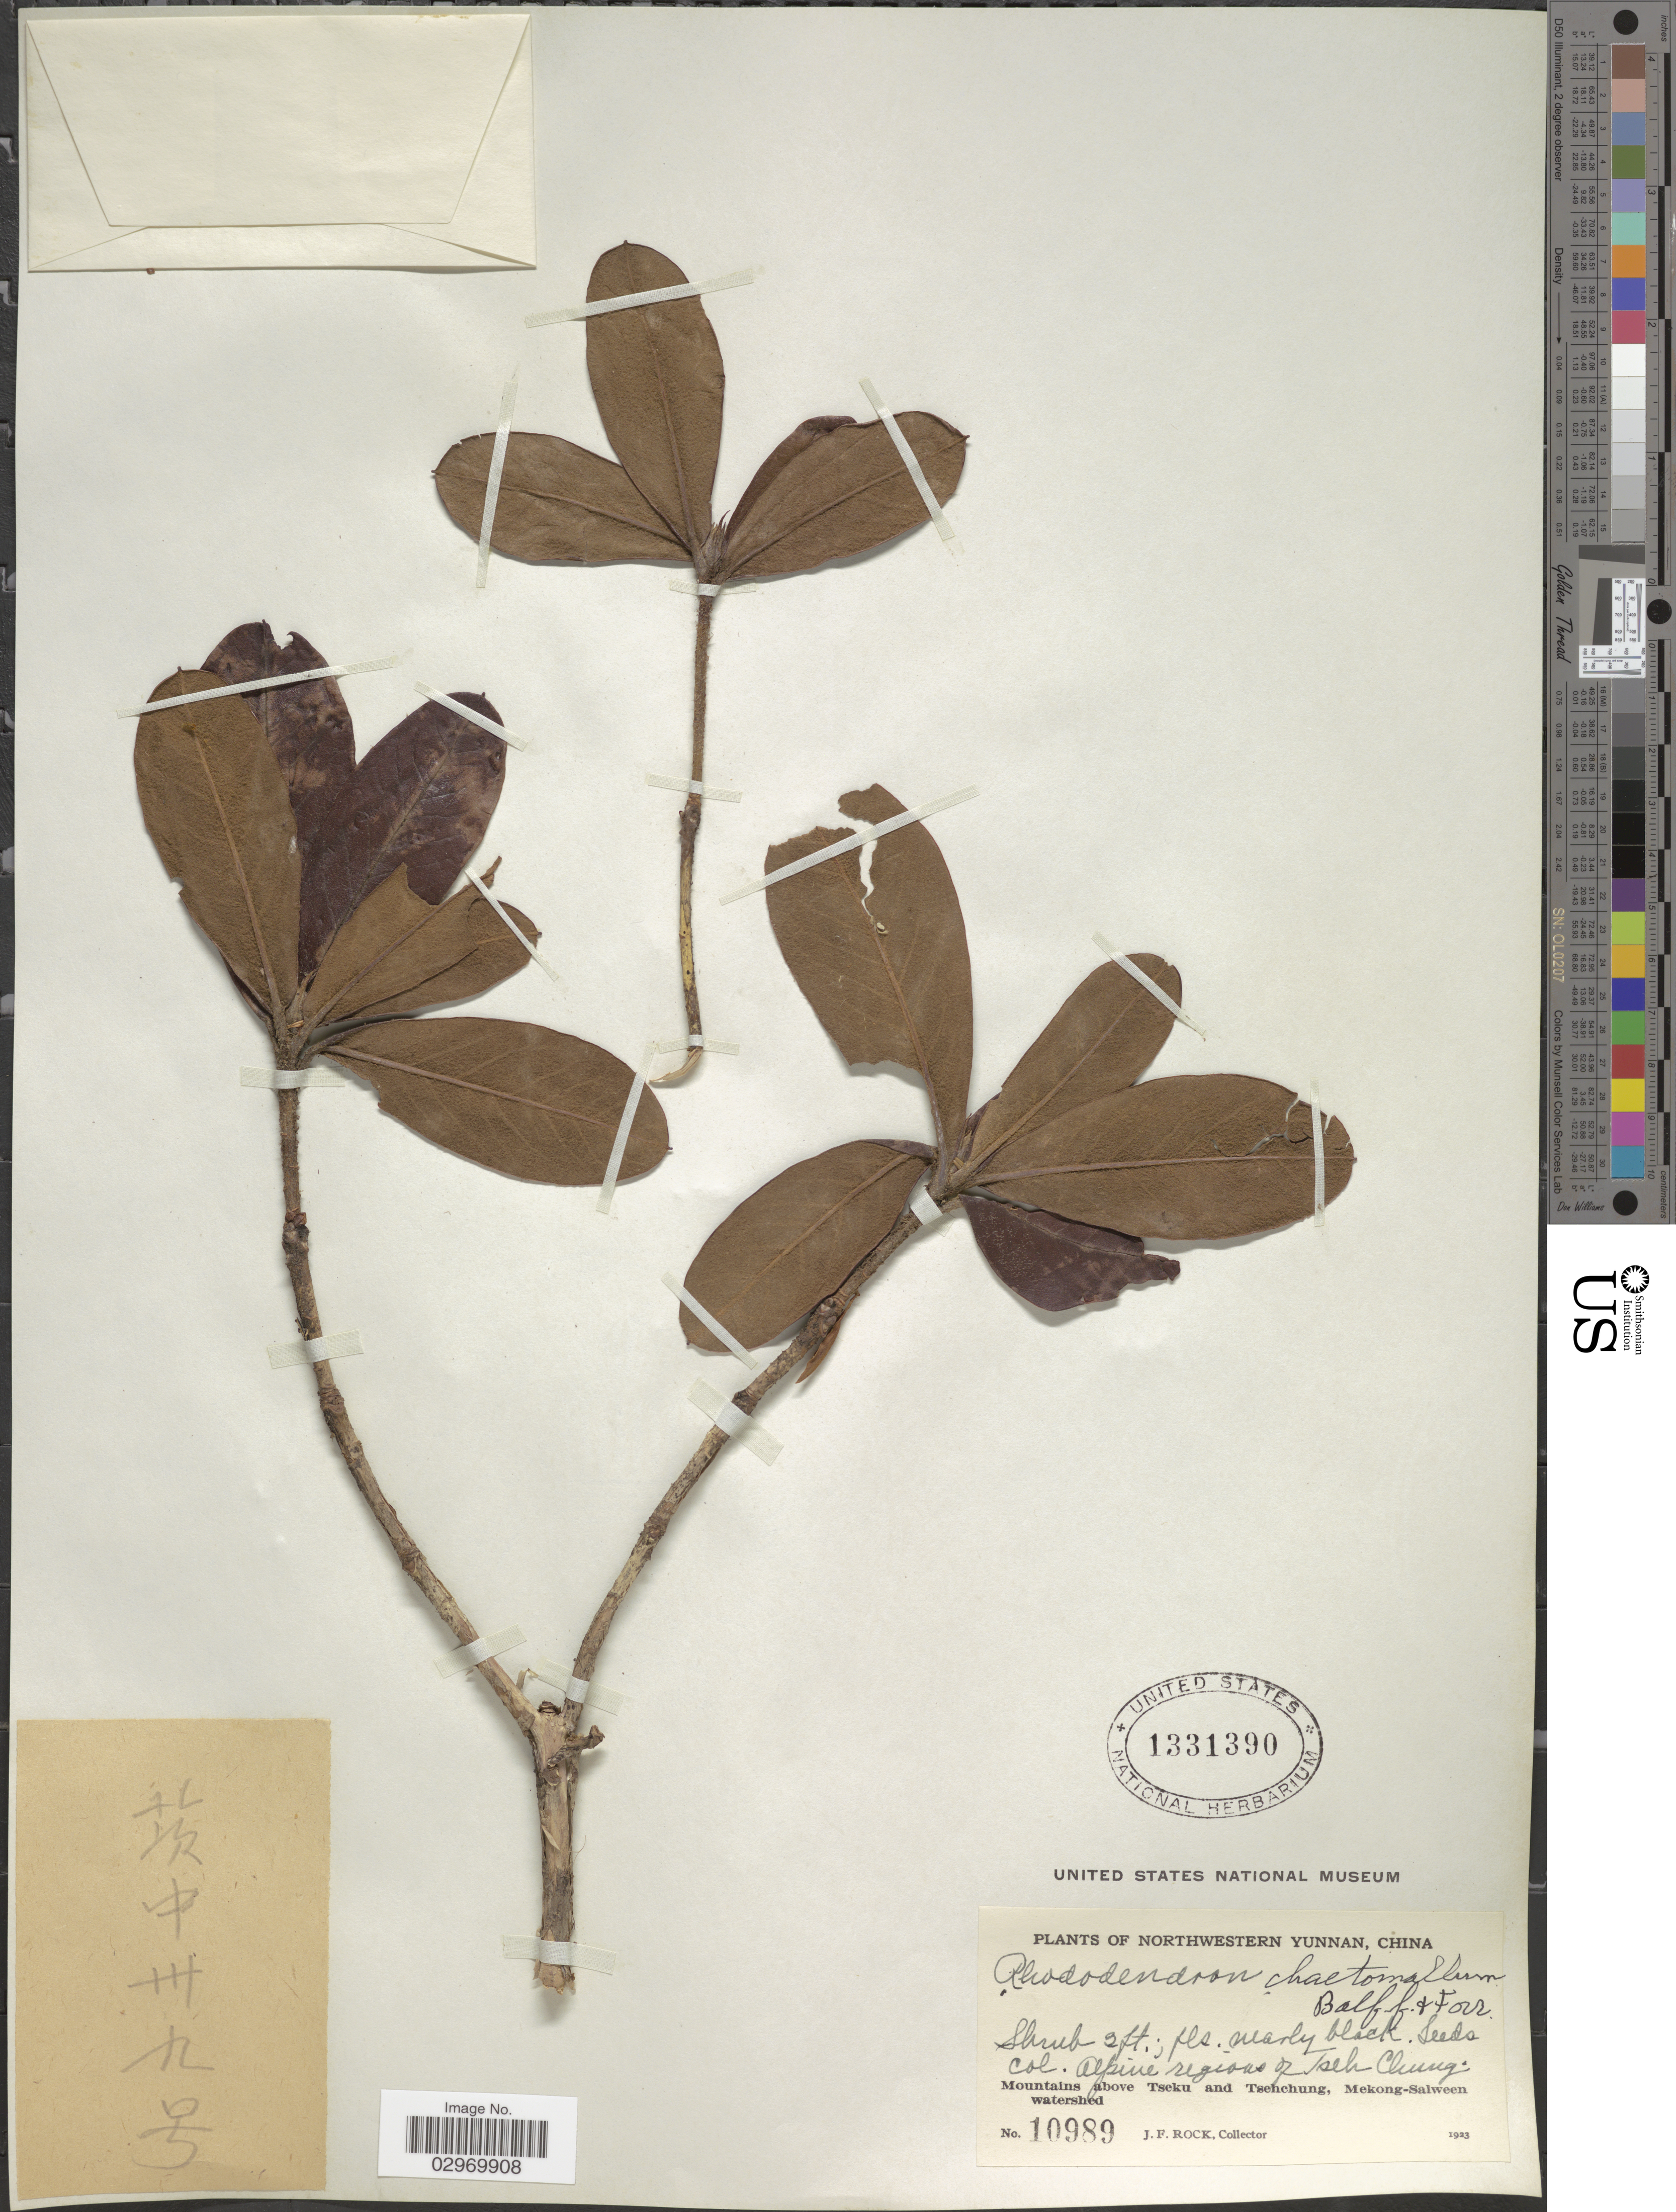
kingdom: Plantae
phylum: Tracheophyta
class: Magnoliopsida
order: Ericales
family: Ericaceae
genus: Rhododendron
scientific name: Rhododendron chaetomallum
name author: Balf. f. & Forrest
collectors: J. Rock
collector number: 10989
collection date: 1923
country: China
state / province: Yunnan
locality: Northwestern Yunnan, Alpine regions of Tseh Chung, Mountains above Tseku and Tsehchung, Mekong-Salween watershed.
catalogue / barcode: US 1331390